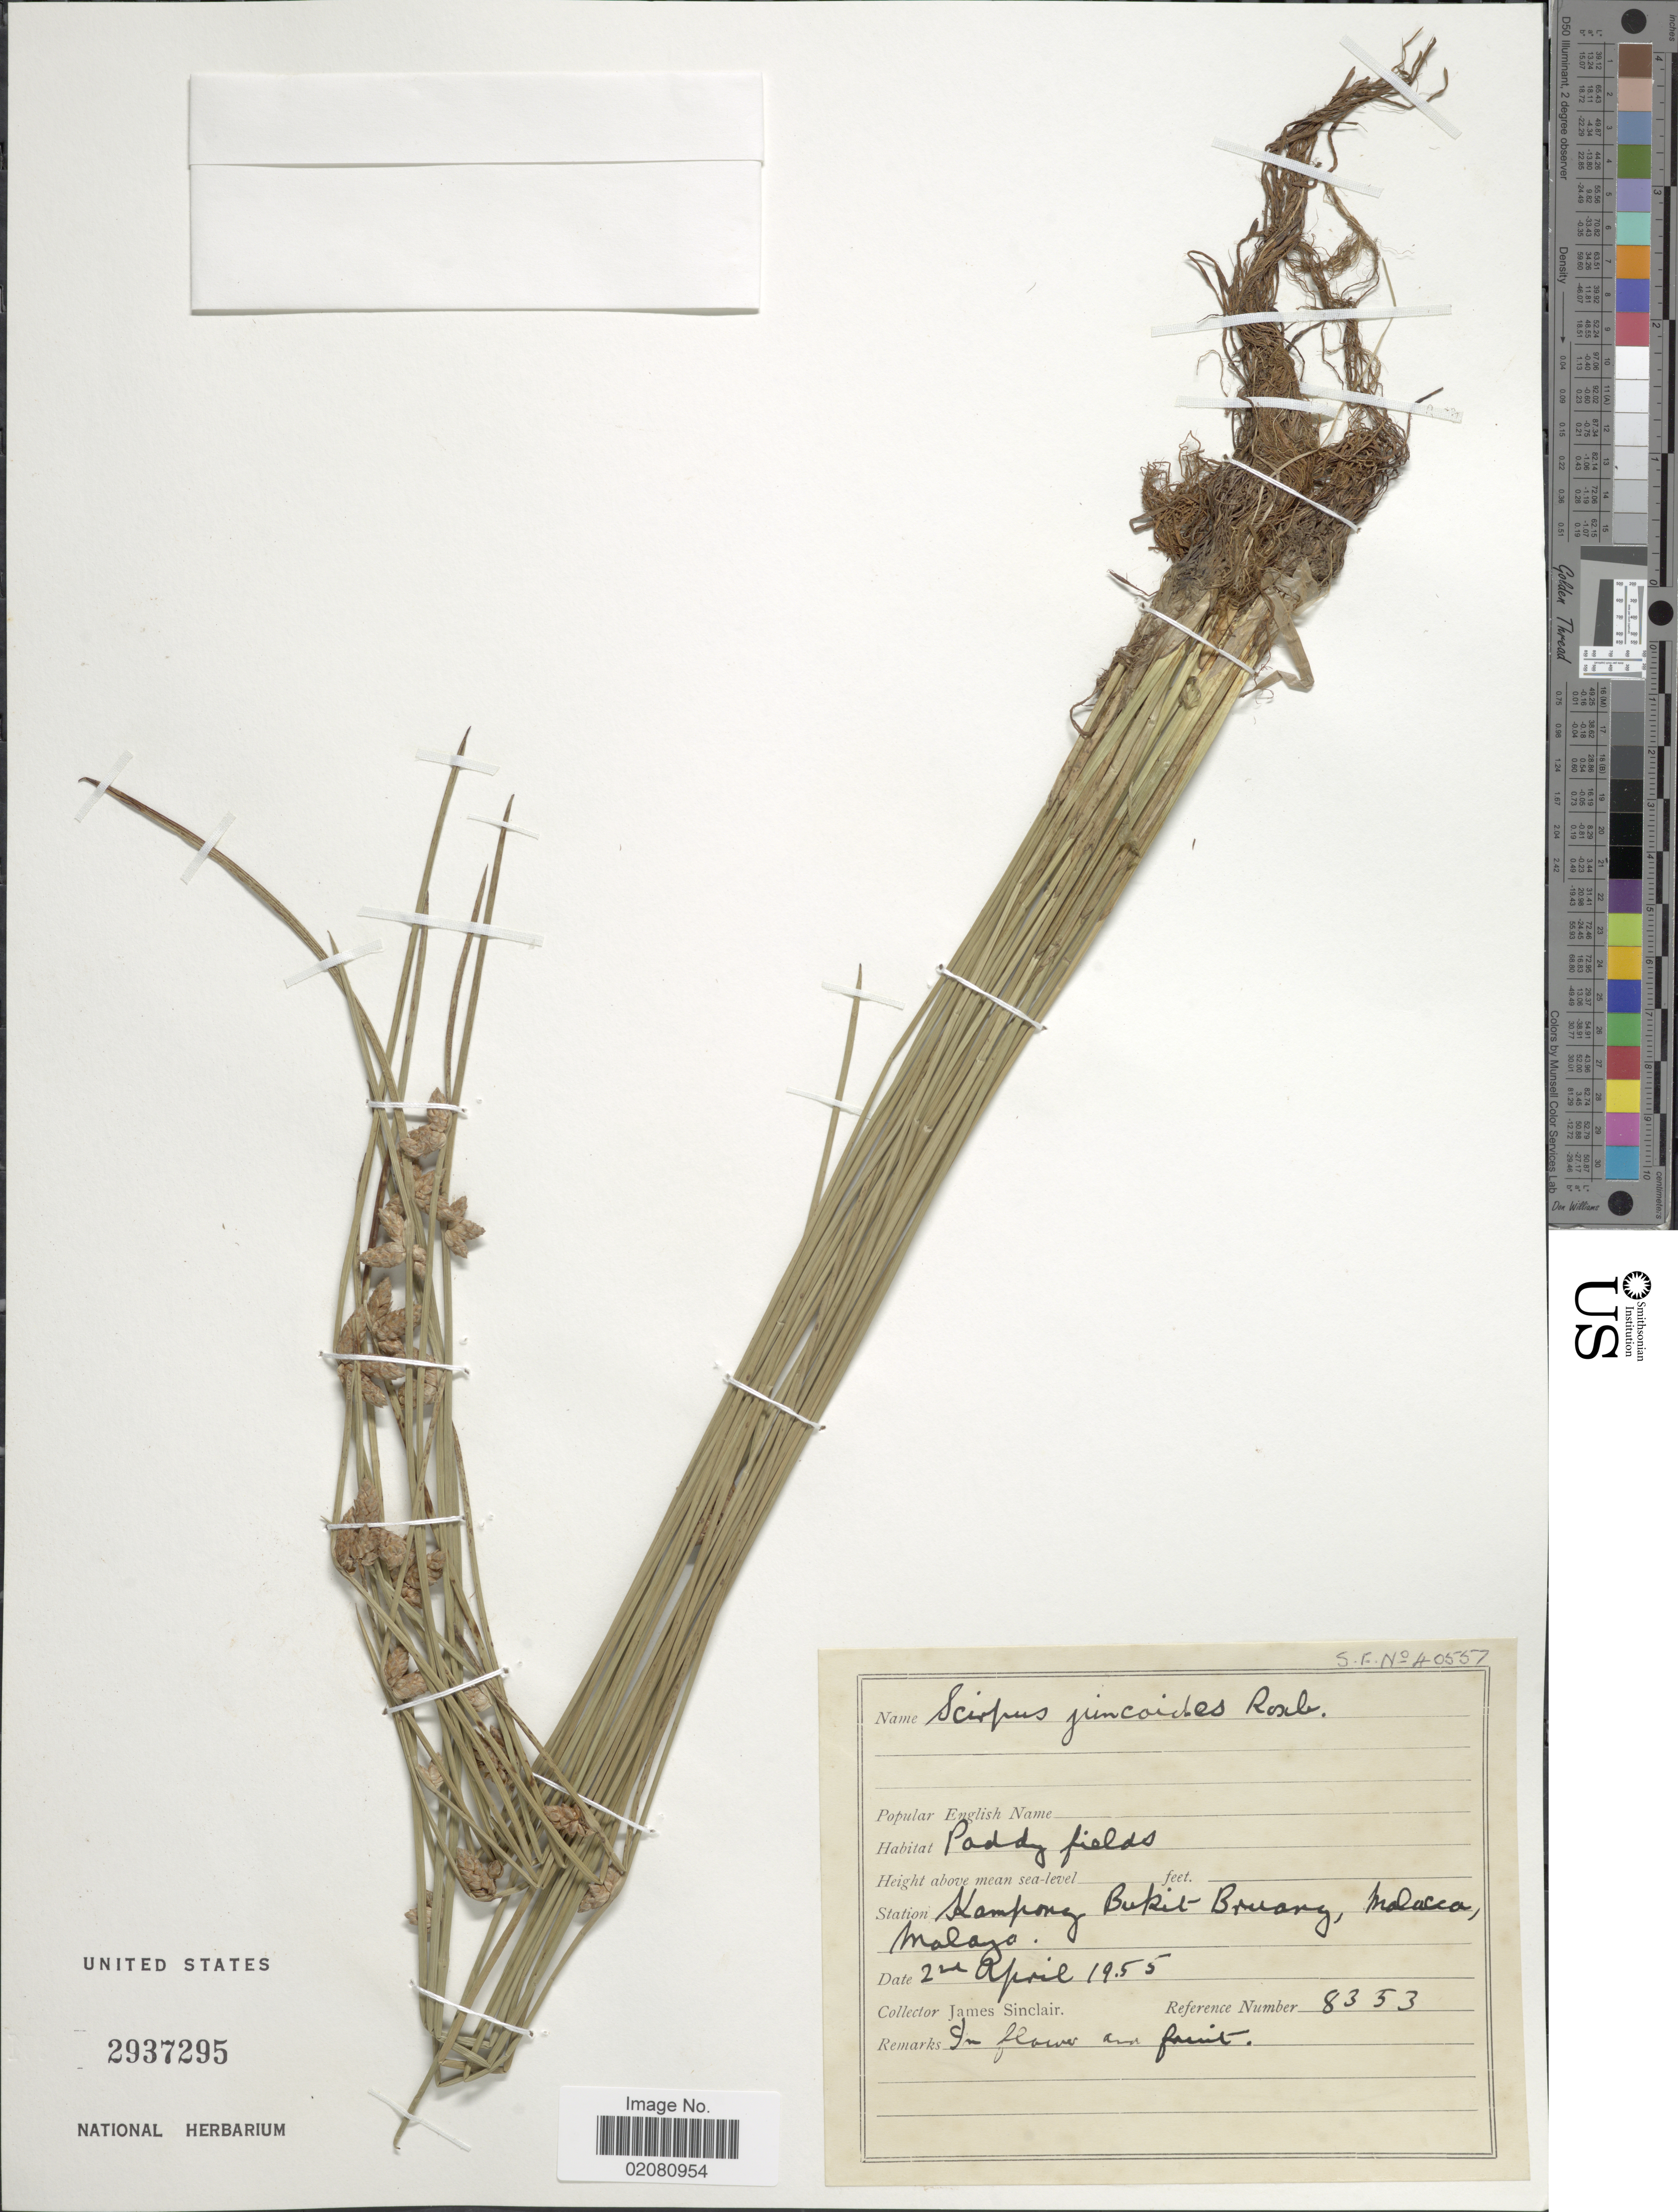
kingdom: Plantae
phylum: Tracheophyta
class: Liliopsida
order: Poales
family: Cyperaceae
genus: Schoenoplectus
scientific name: Schoenoplectus juncoides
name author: (Roxb.) Palla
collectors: J. Sinclair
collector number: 8353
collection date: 1955-04-02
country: Malaysia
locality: Kampong Bukit Bruang, Malacca, Malaya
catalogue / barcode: US 2937295